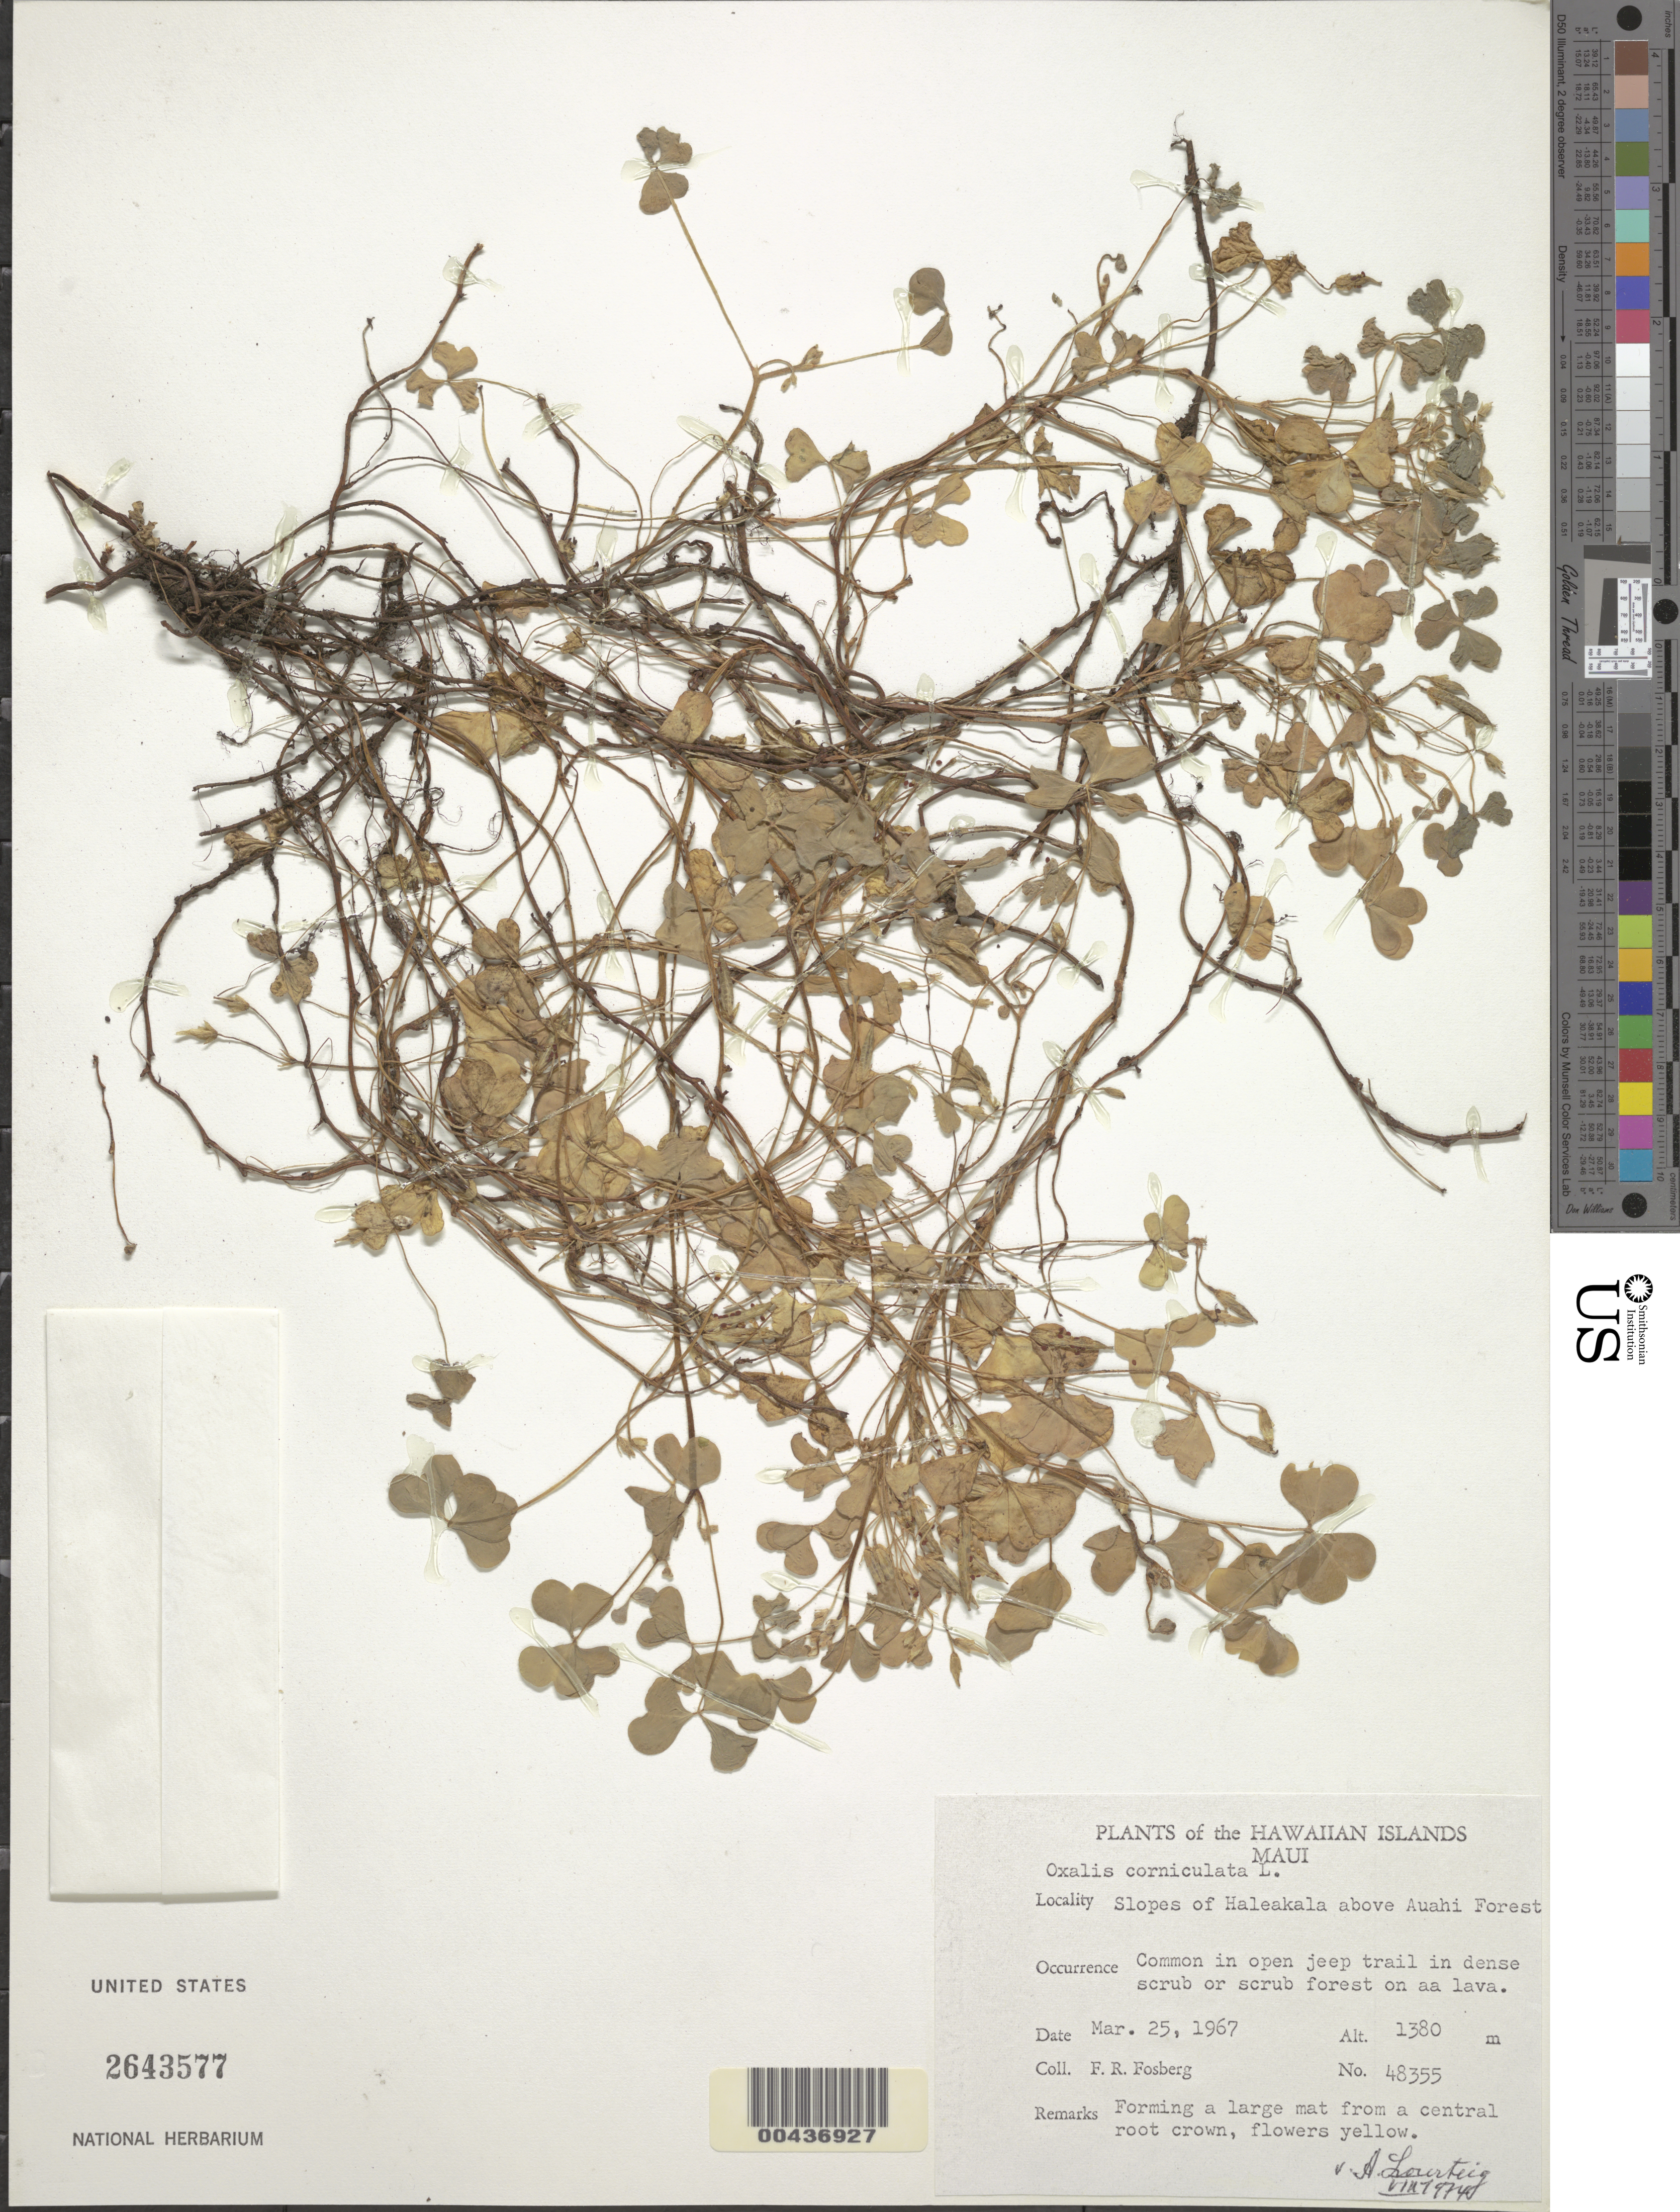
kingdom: Plantae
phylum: Tracheophyta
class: Magnoliopsida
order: Oxalidales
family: Oxalidaceae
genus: Oxalis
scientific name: Oxalis corniculata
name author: L.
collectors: F. R. Fosberg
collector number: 48355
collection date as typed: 25 Mar 1967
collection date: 1967-03-25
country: United States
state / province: Hawaii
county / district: Maui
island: Maui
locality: Slopes of Haleakala above Auahi Forest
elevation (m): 1380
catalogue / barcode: US 2643577